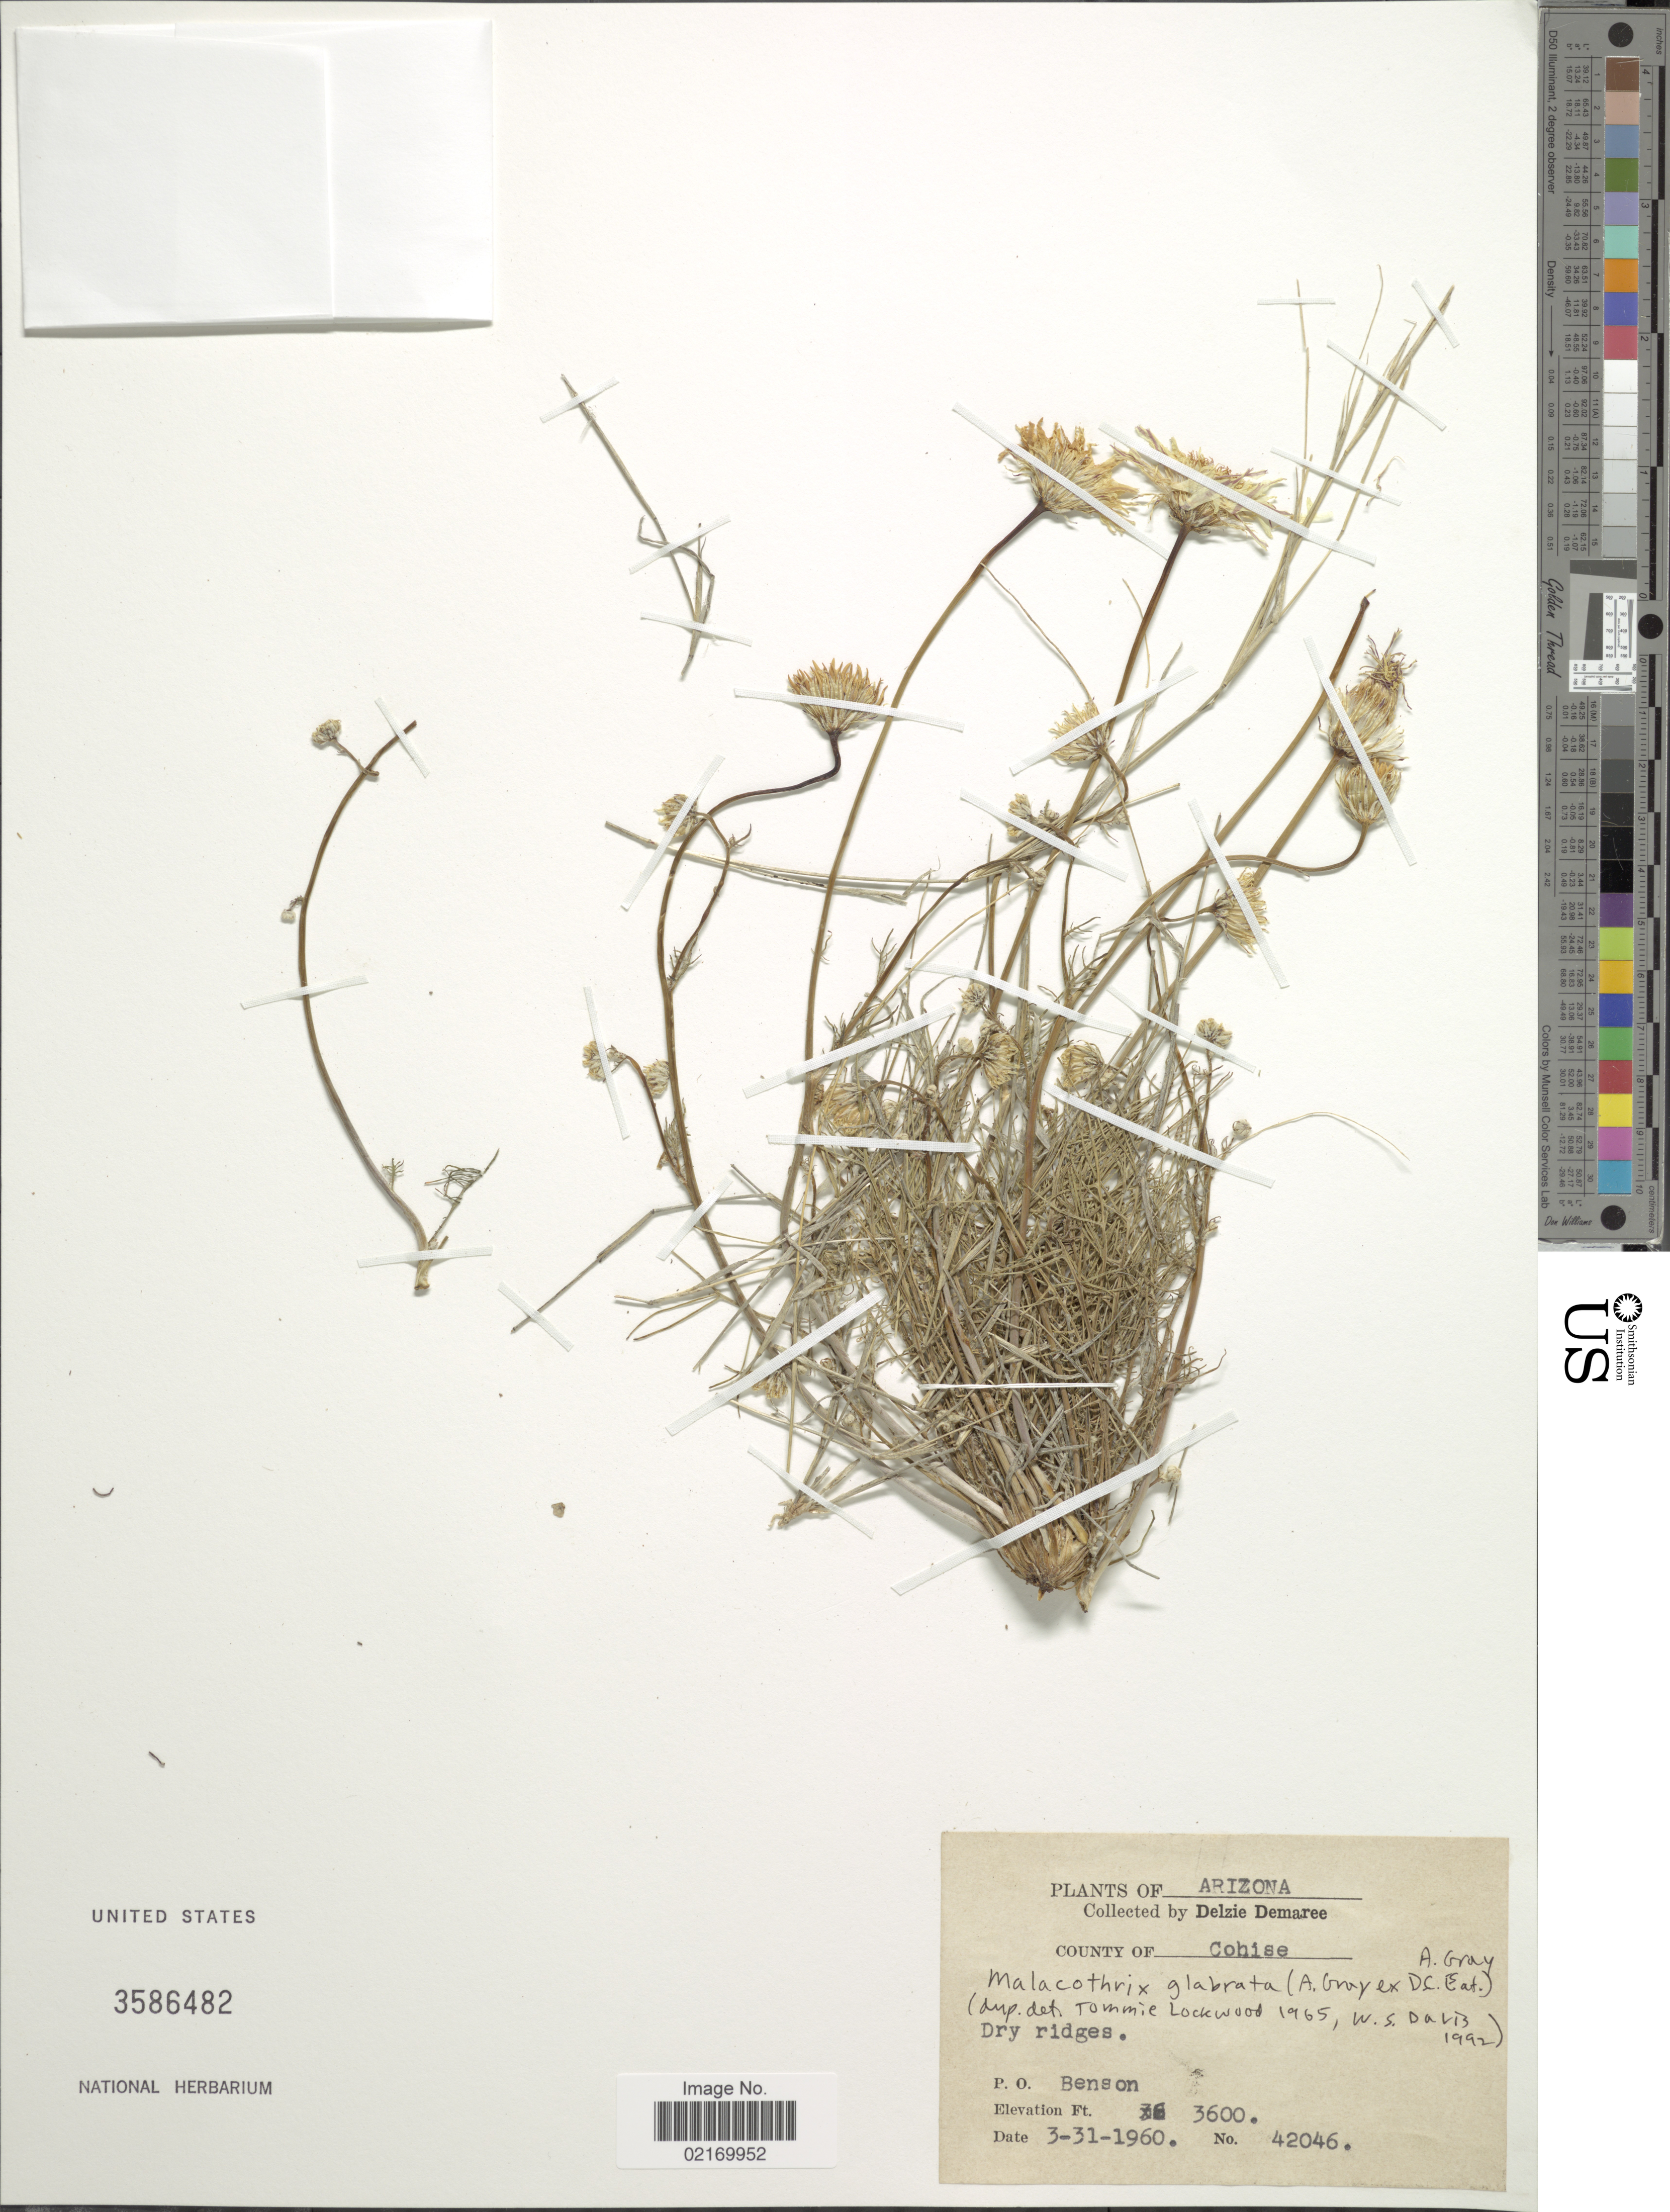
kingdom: Plantae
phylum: Tracheophyta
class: Magnoliopsida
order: Asterales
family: Asteraceae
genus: Malacothrix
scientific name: Malacothrix glabrata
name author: (A. Gray ex D.C. Eaton) A. Gray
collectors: D. Demaree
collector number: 42046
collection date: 1960-03-31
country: United States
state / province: Arizona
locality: County of Cohise, P. O. Benson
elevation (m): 1097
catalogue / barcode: US 3586482